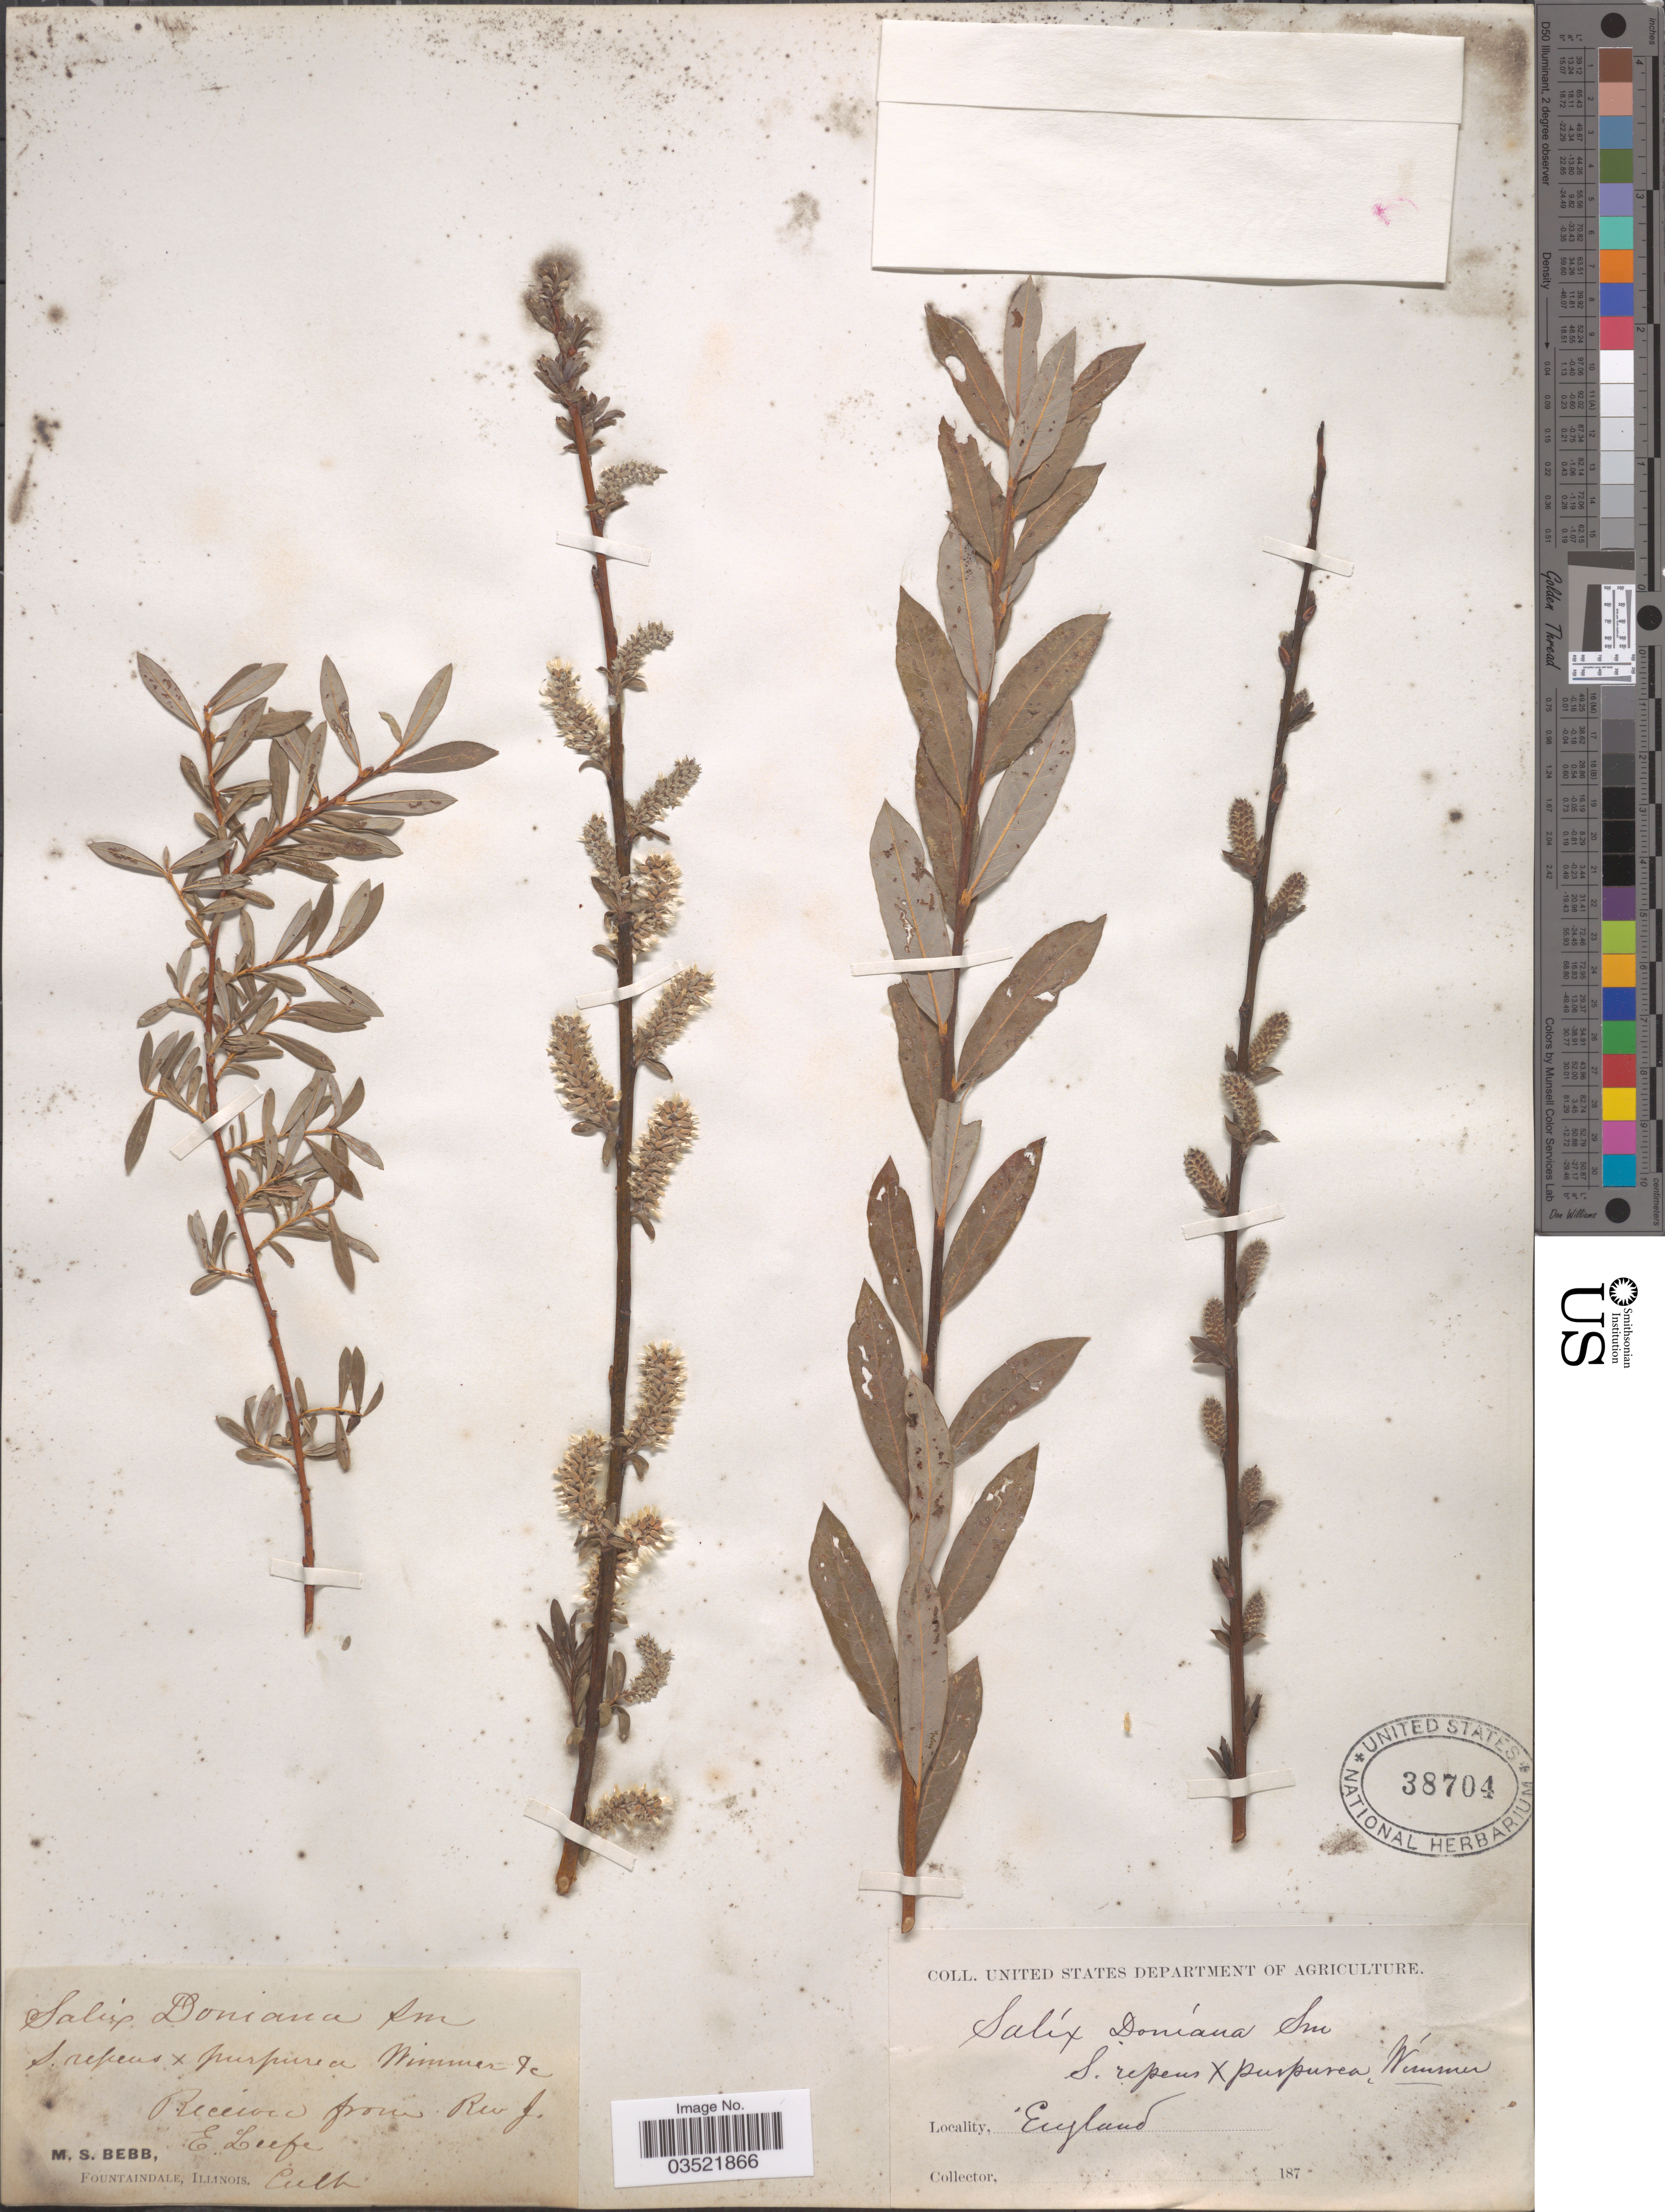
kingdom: Plantae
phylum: Tracheophyta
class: Magnoliopsida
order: Malpighiales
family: Salicaceae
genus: Salix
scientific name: Salix x doniana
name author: Sm.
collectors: M. Bebb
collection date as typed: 187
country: United Kingdom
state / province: England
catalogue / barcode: US 38704